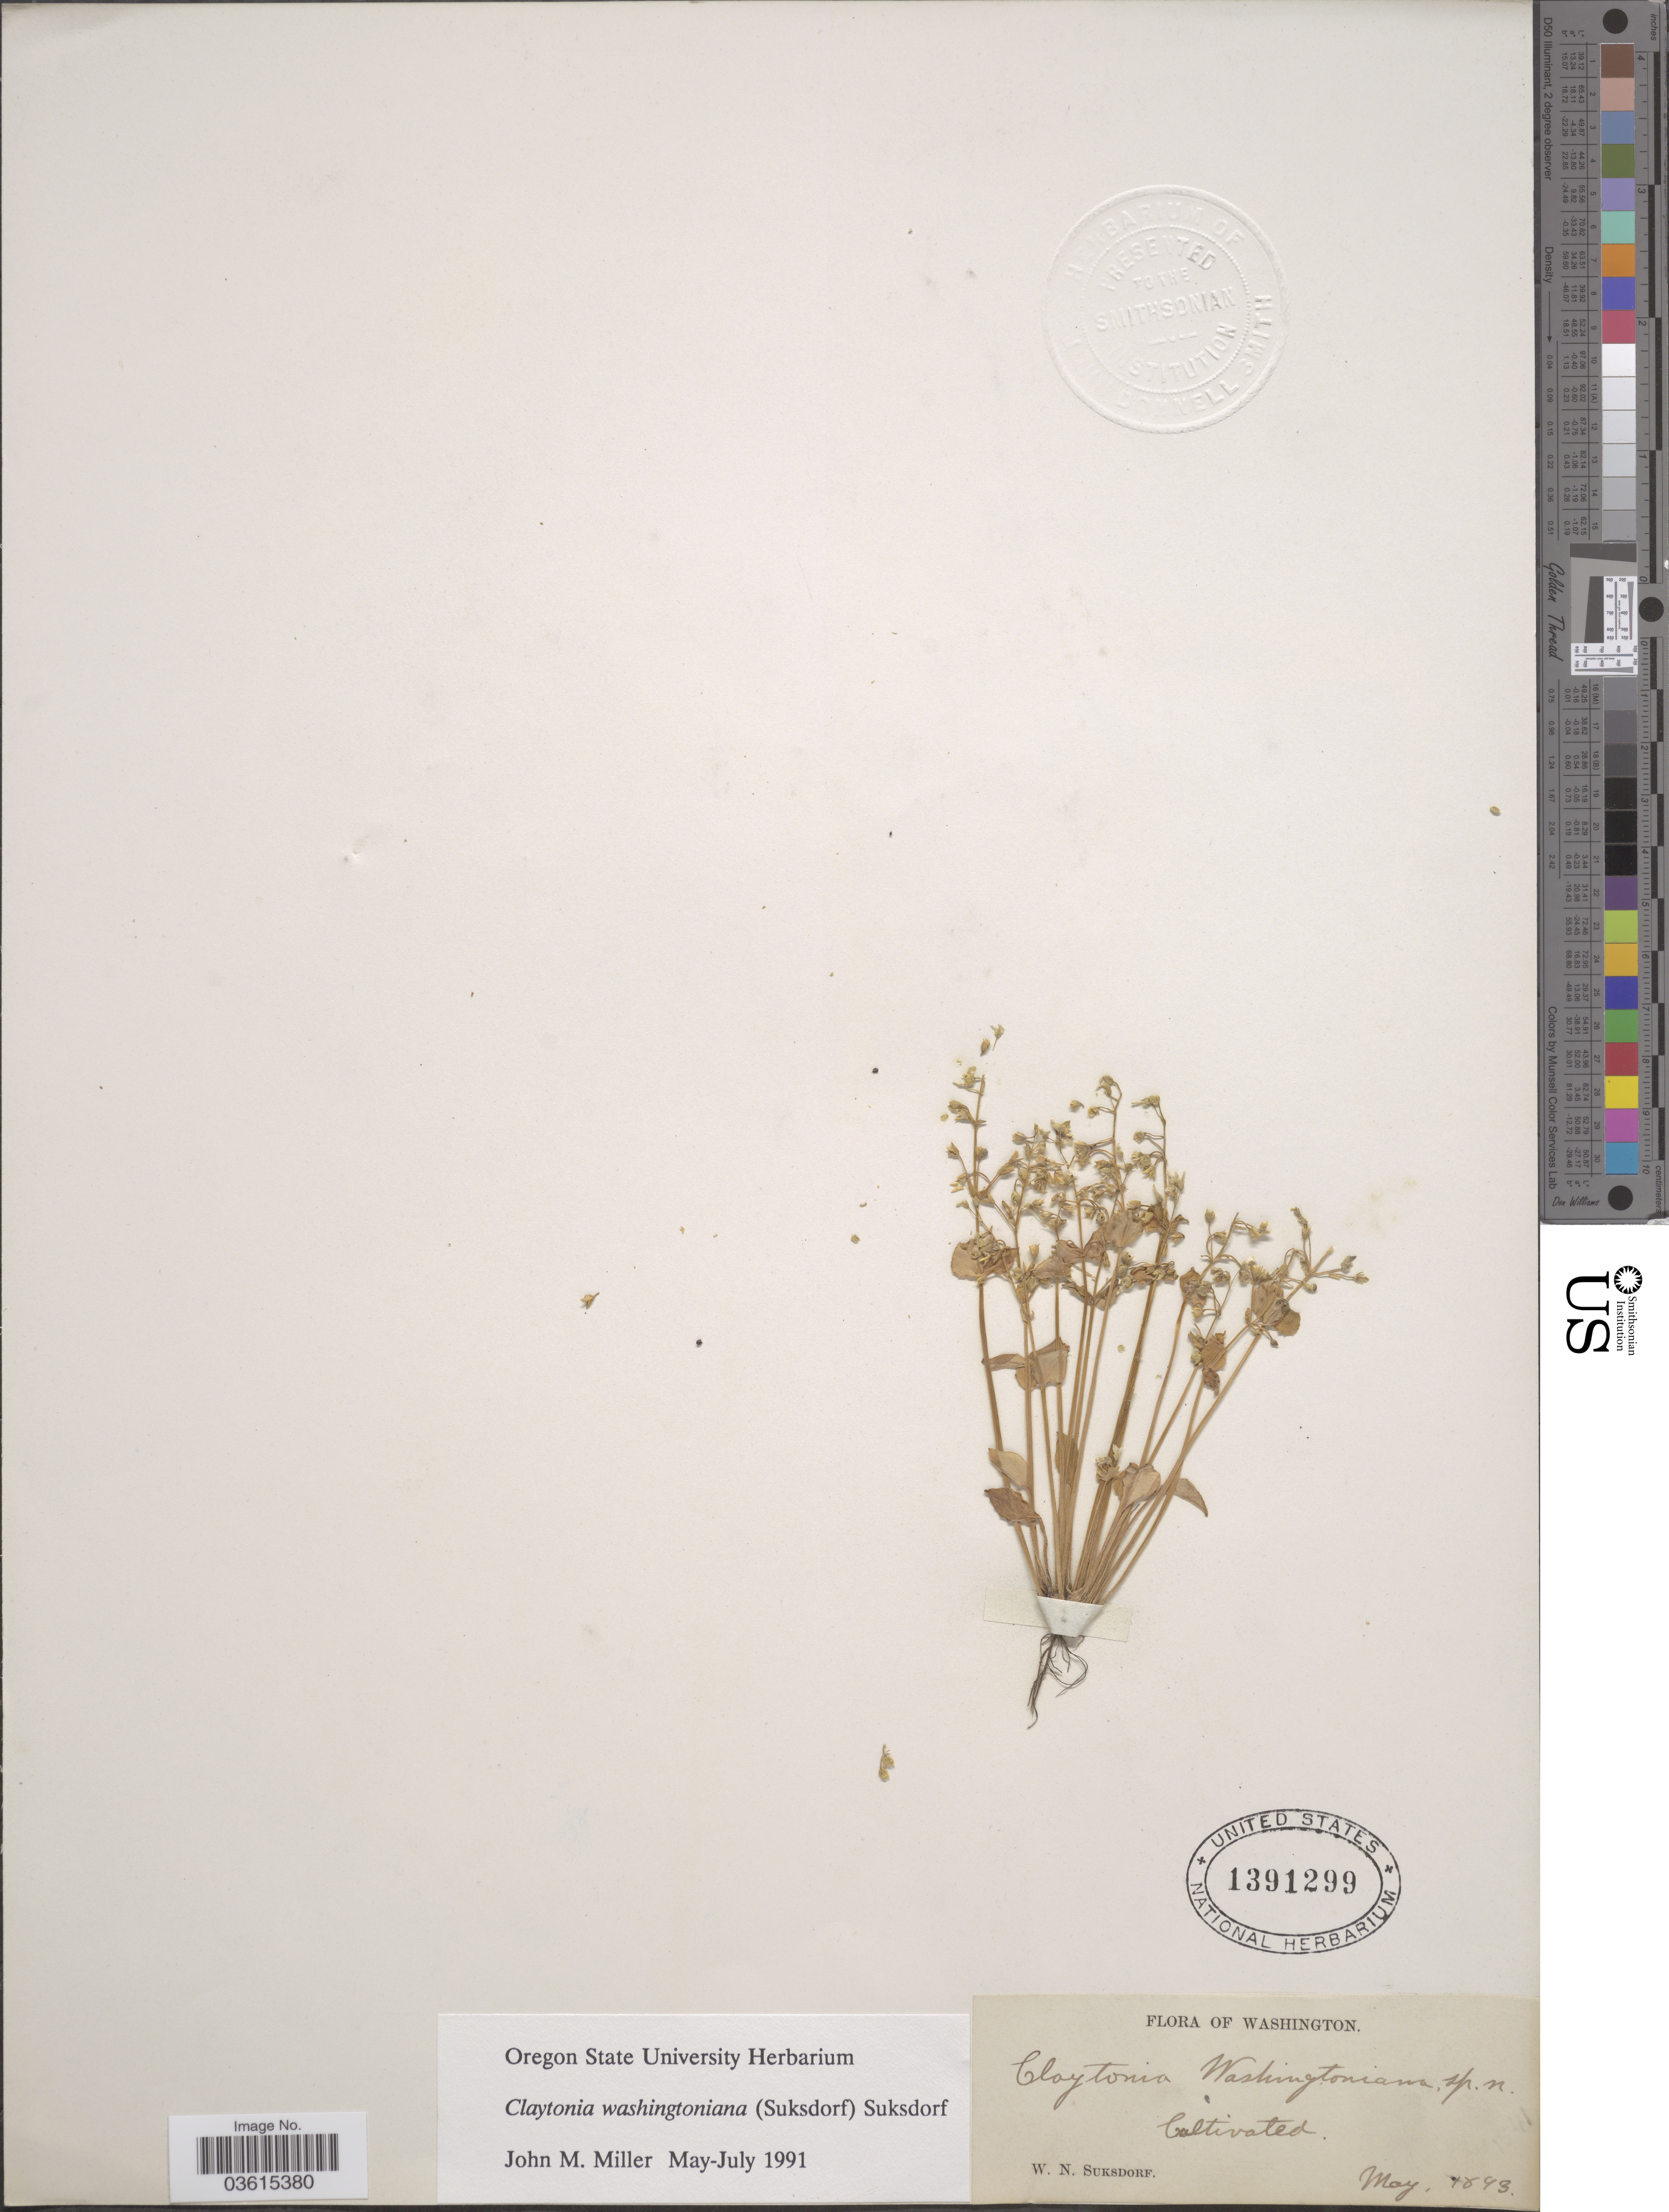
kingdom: Plantae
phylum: Tracheophyta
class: Magnoliopsida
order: Caryophyllales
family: Montiaceae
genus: Claytonia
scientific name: Claytonia washingtoniana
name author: (Suksd.) Suksd.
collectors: W. N. Suksdorf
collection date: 1893-05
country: United States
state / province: Washington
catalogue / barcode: US 1391299